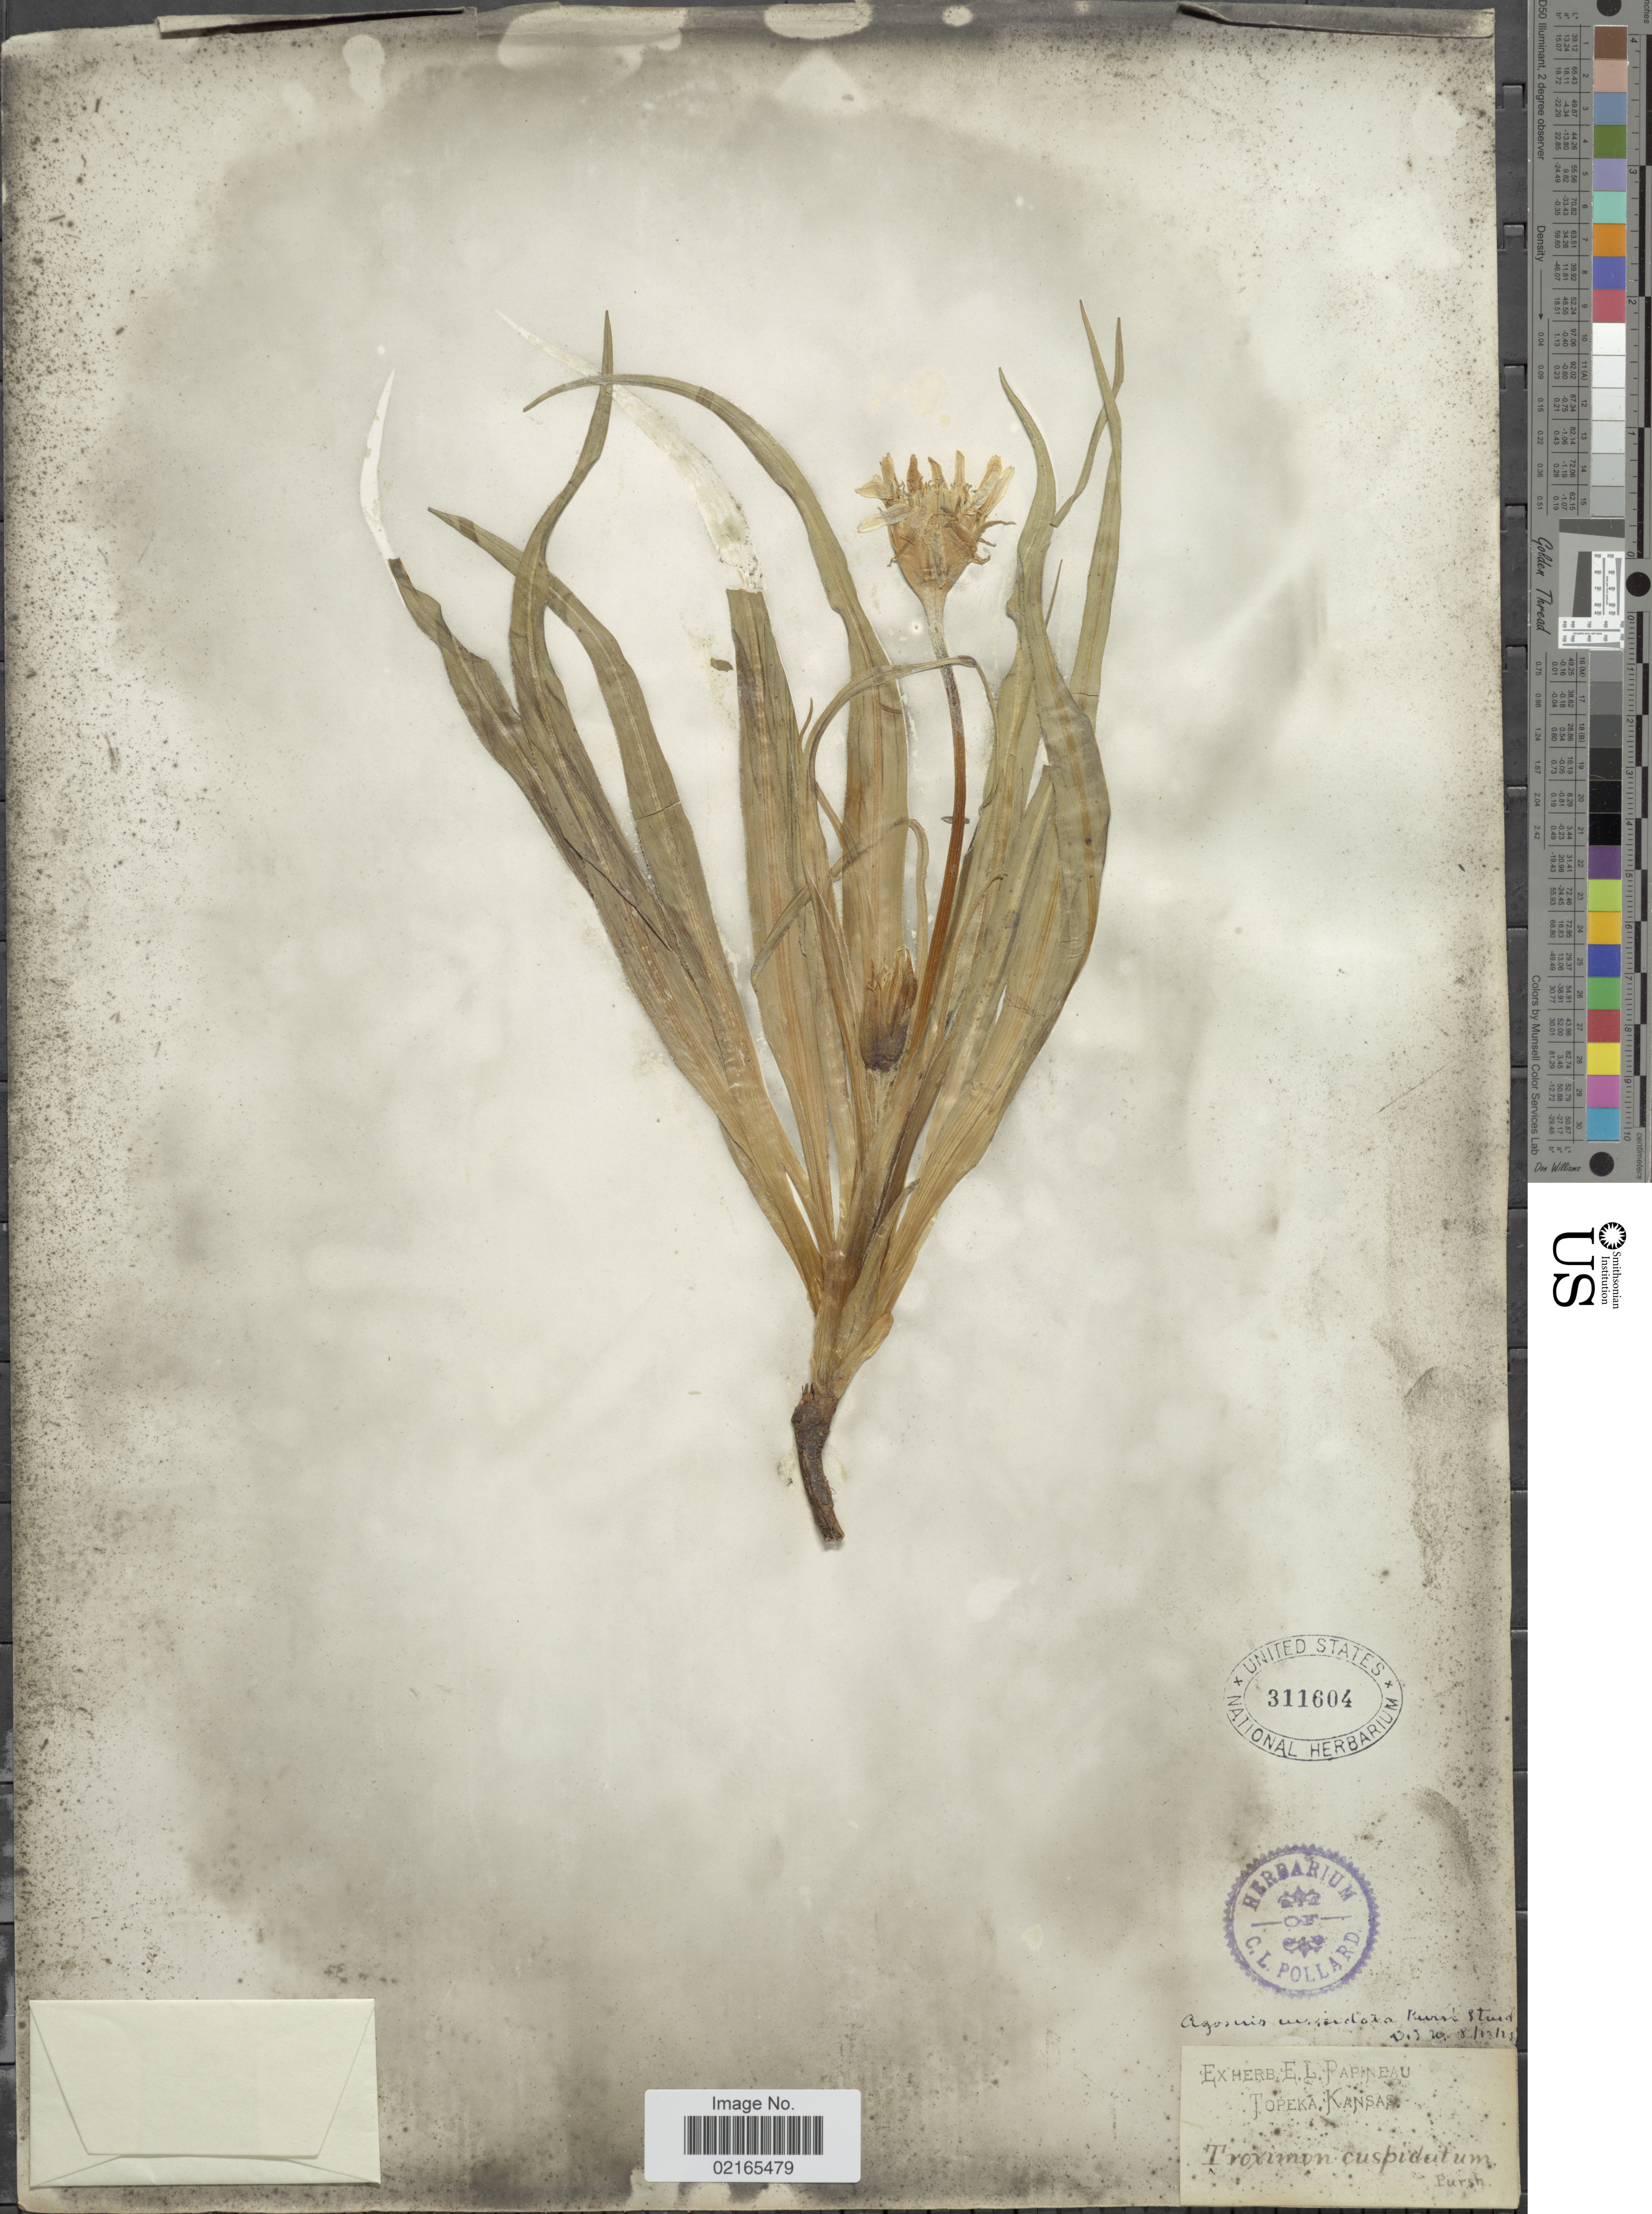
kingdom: Plantae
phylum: Tracheophyta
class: Magnoliopsida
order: Asterales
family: Asteraceae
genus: Nothocalais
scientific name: Nothocalais cuspidata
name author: (Pursh) Greene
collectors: Pursh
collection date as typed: Transcribed d/m/y: 13/8/25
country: United States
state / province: Kansas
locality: Topeka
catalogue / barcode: US 311604